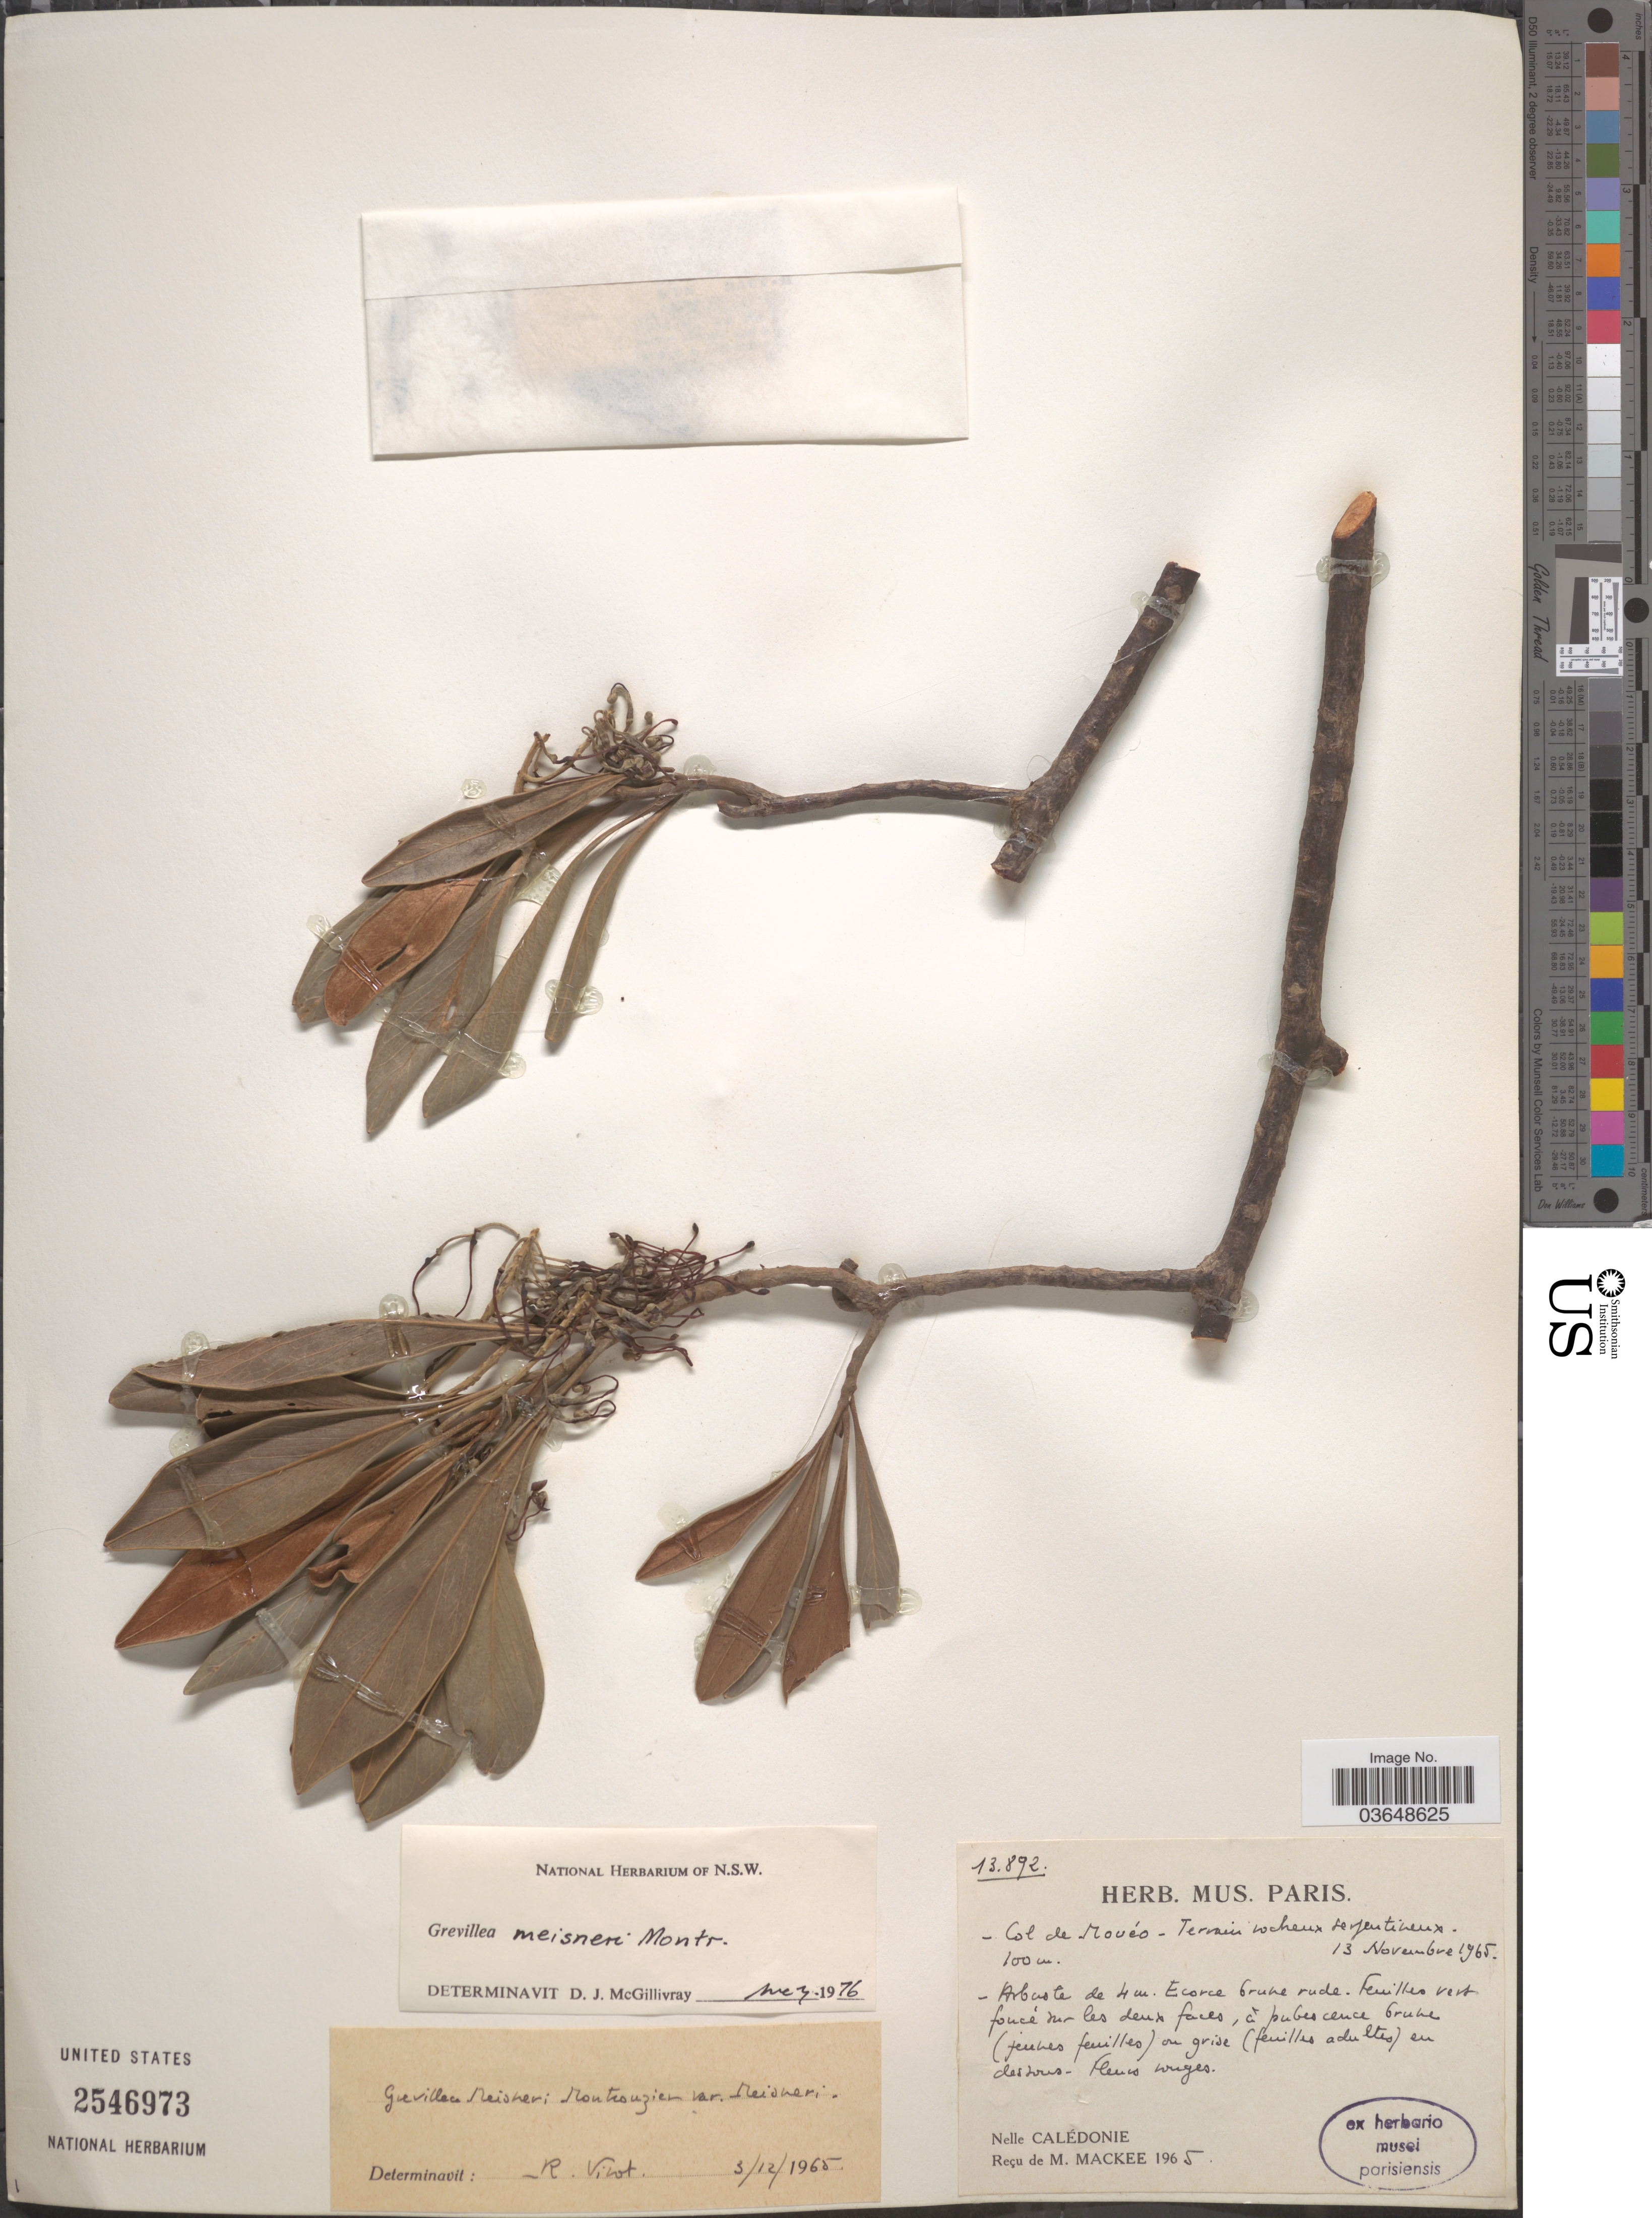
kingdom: Plantae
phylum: Tracheophyta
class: Magnoliopsida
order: Proteales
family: Proteaceae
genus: Grevillea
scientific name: Grevillea meissneri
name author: Montrouz.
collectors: M. Mackee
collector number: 13892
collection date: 1965-11-13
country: New Caledonia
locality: Col de Movéo. Nelle Calédonie.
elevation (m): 100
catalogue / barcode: US 2546973